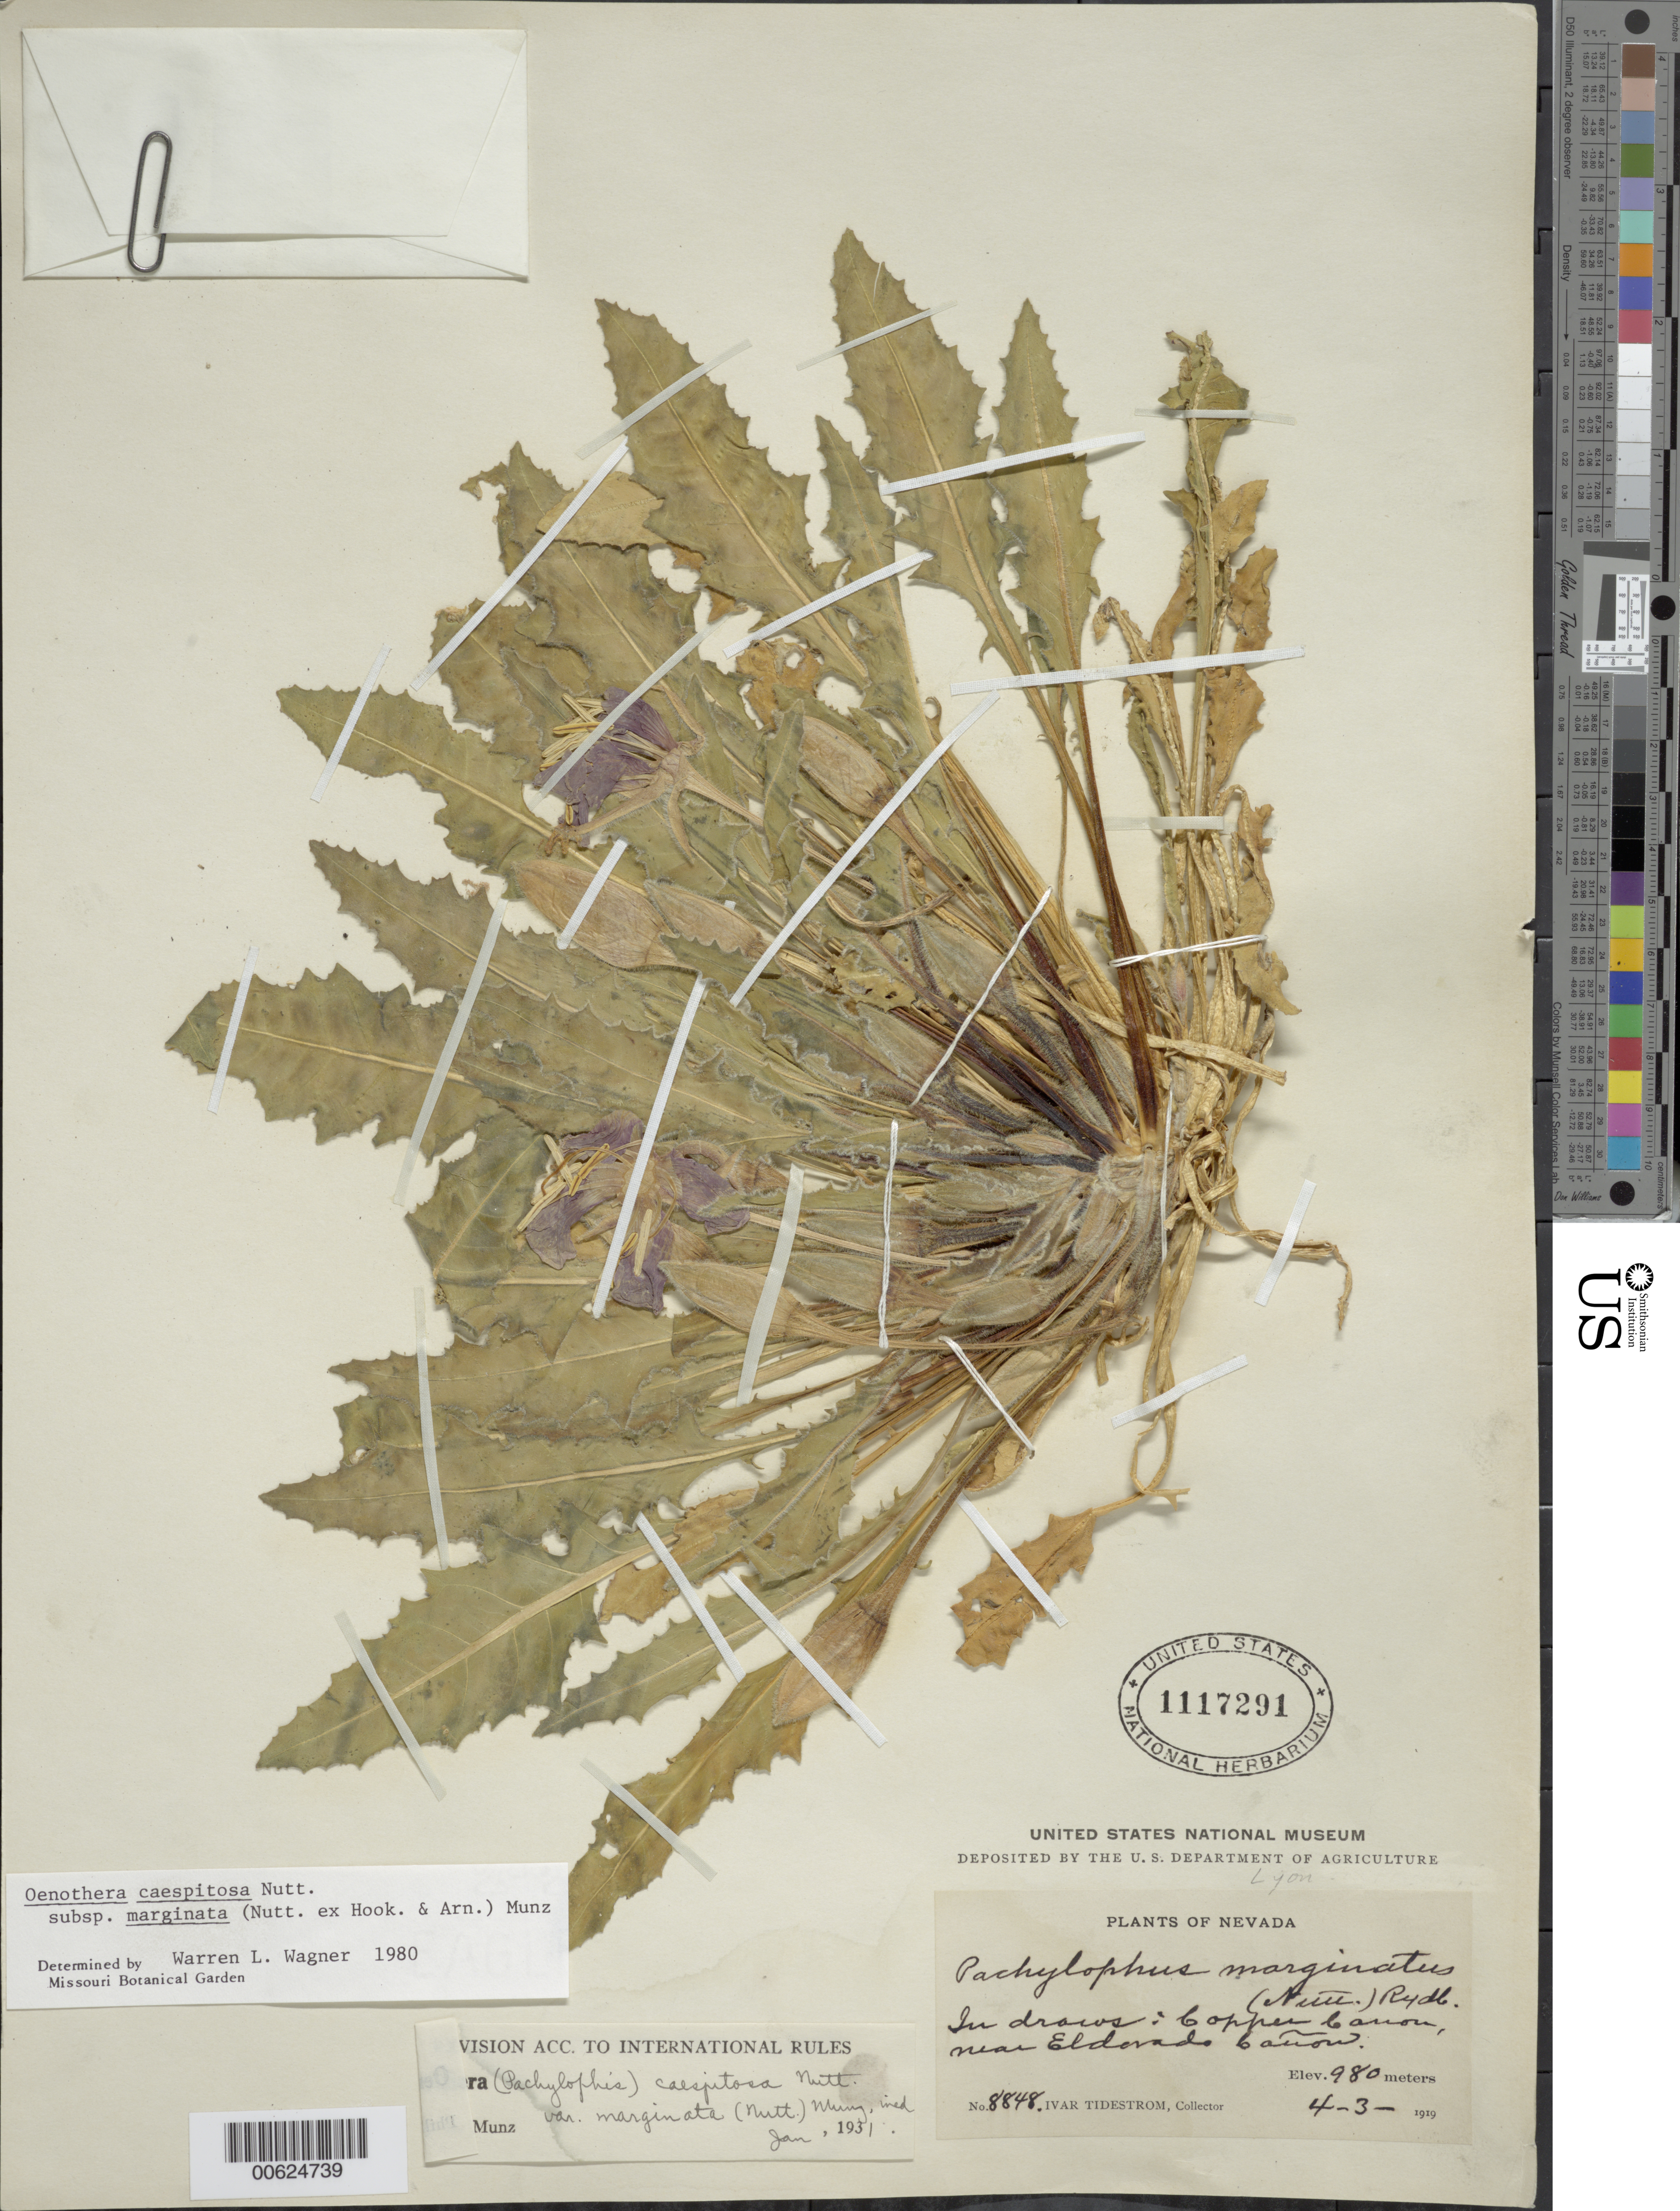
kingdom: Plantae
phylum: Tracheophyta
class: Magnoliopsida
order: Myrtales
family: Onagraceae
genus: Oenothera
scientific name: Oenothera cespitosa subsp. marginata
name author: (Nutt. ex Hook. & Arn.) Munz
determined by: Wagner, W. L., (BOT), Smithsonian Institution - National Museum of Natural History (UNITED STATES)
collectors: I. F. Tidestrom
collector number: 8848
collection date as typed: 03 Apr 1919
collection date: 1919-04-03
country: United States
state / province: Nevada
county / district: Lyon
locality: Copper Canon, near Eldorado Canon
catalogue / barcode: US 1117291